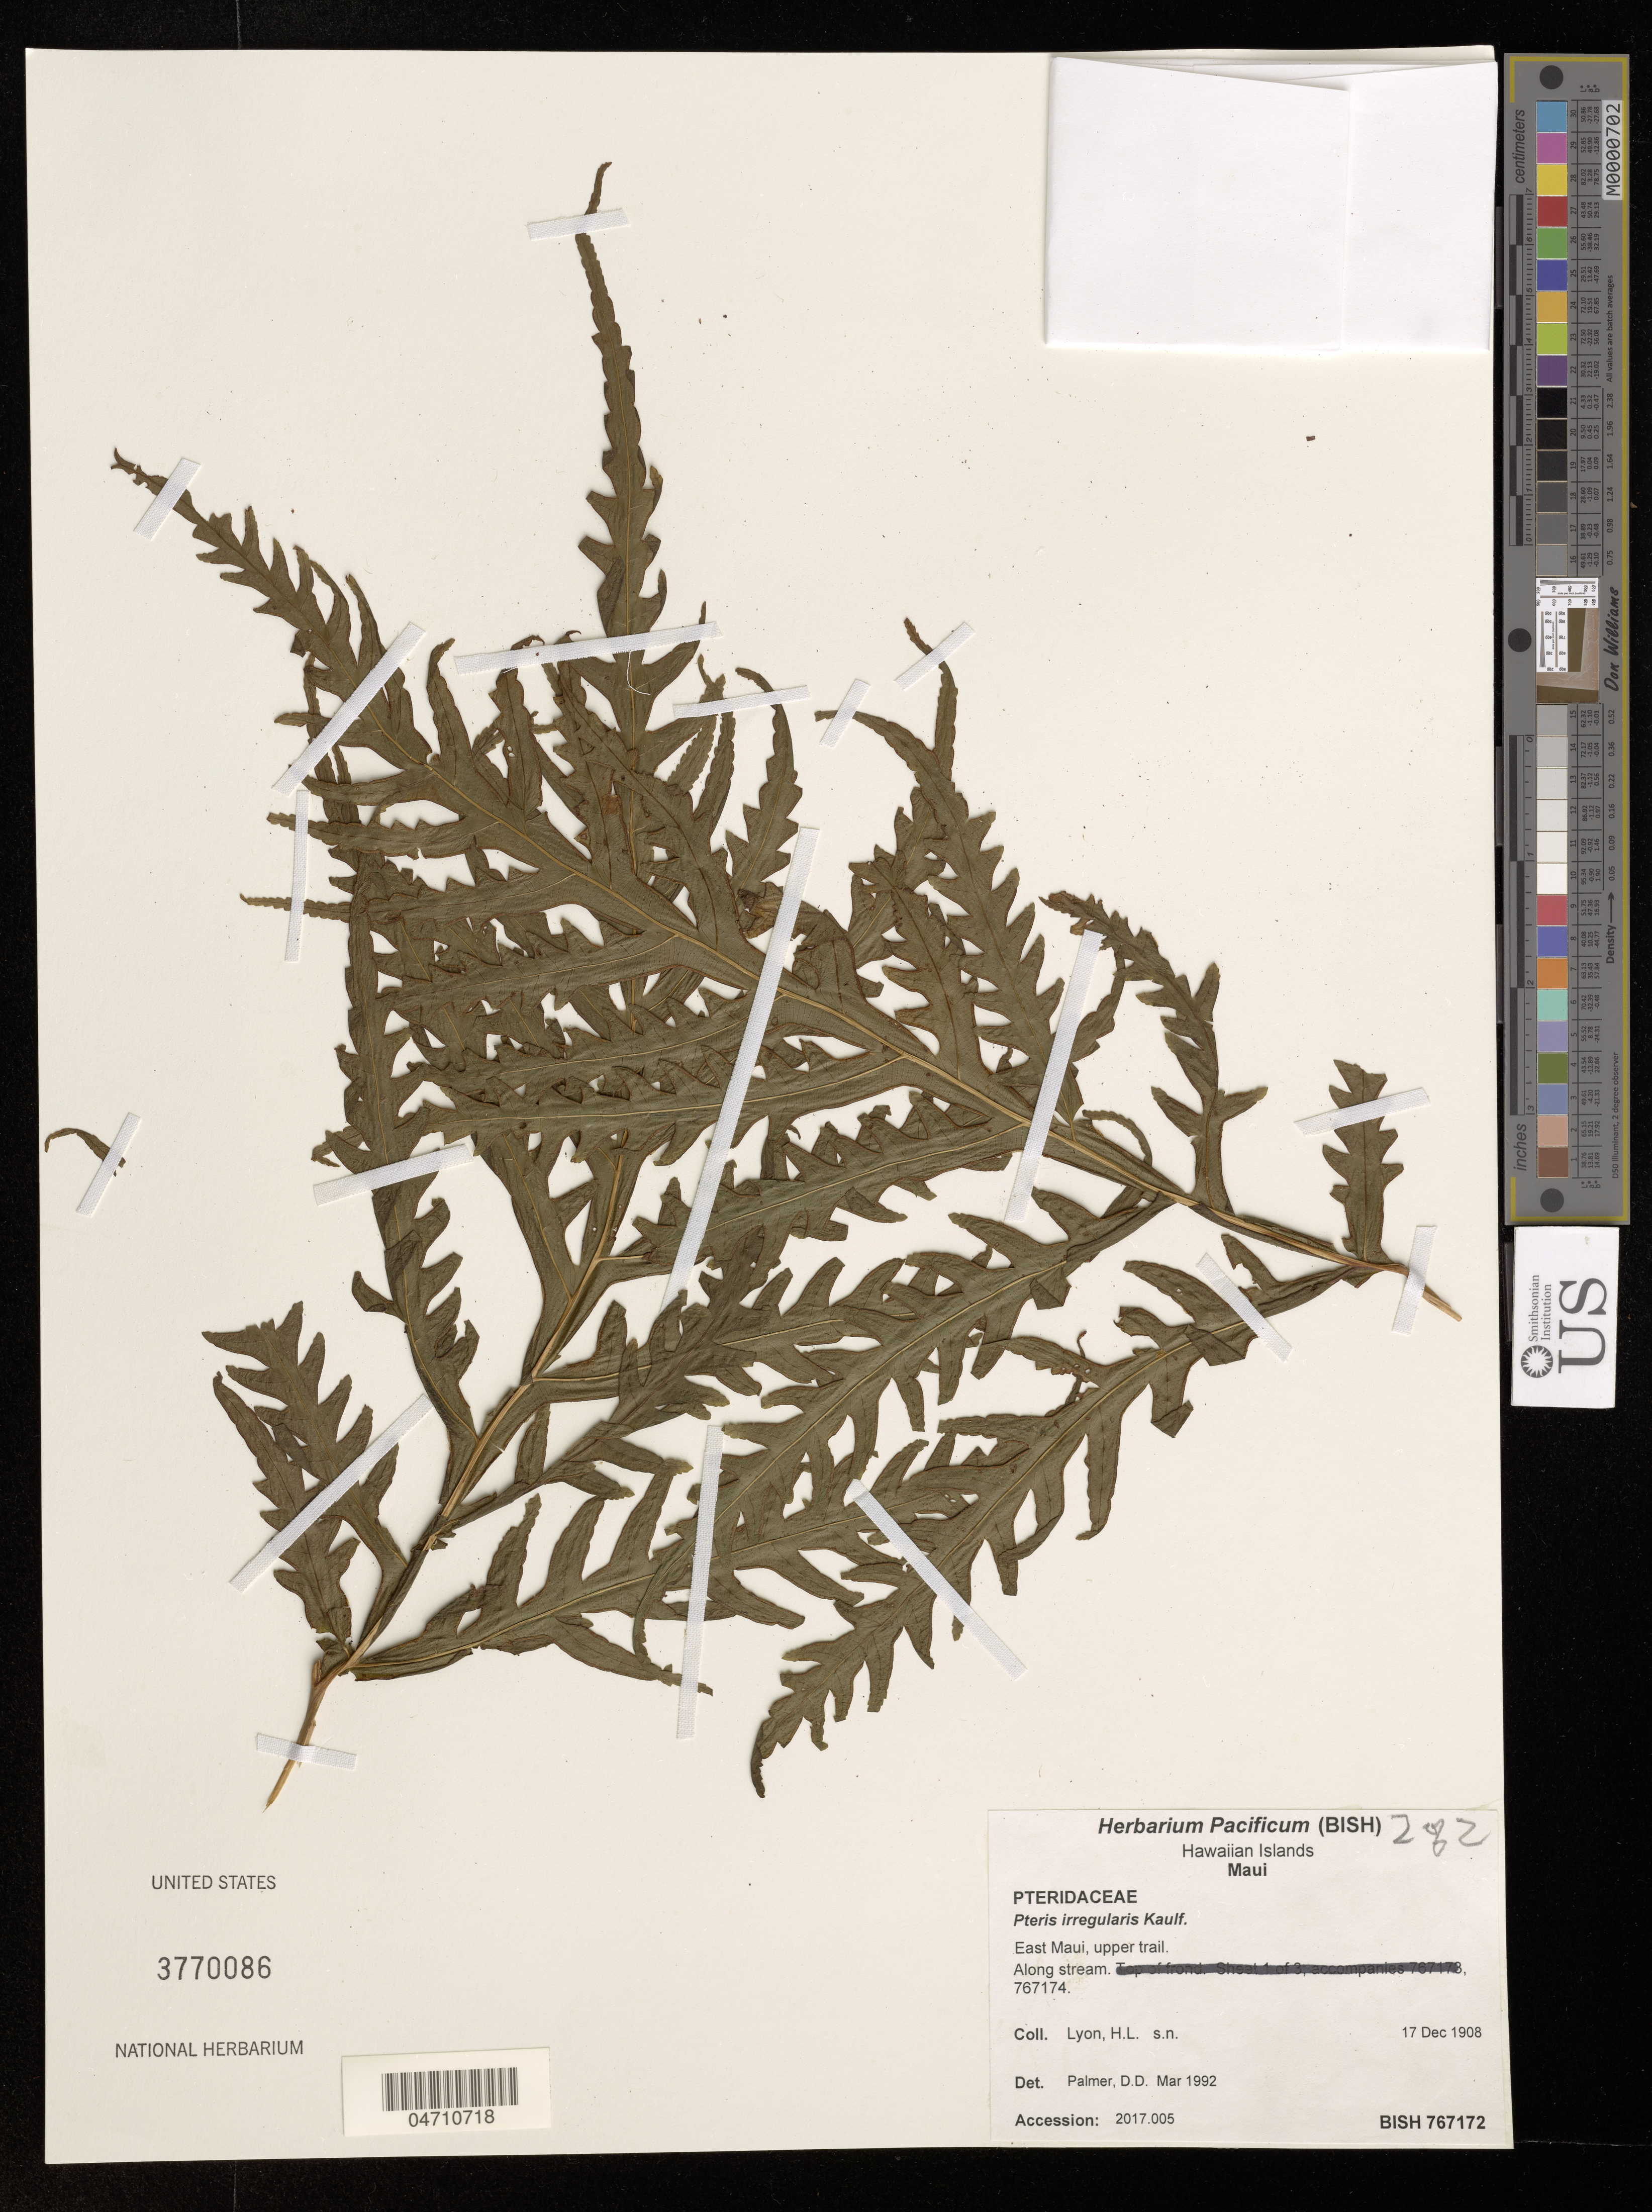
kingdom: Plantae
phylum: Tracheophyta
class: Polypodiopsida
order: Polypodiales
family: Pteridaceae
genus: Pteris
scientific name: Pteris irregularis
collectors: H. Lyon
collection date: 1908-12-17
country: United States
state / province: Hawaii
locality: Hawaiian Islands. Maui. Eat Maui, upper trail. Along stream.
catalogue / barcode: US 377086